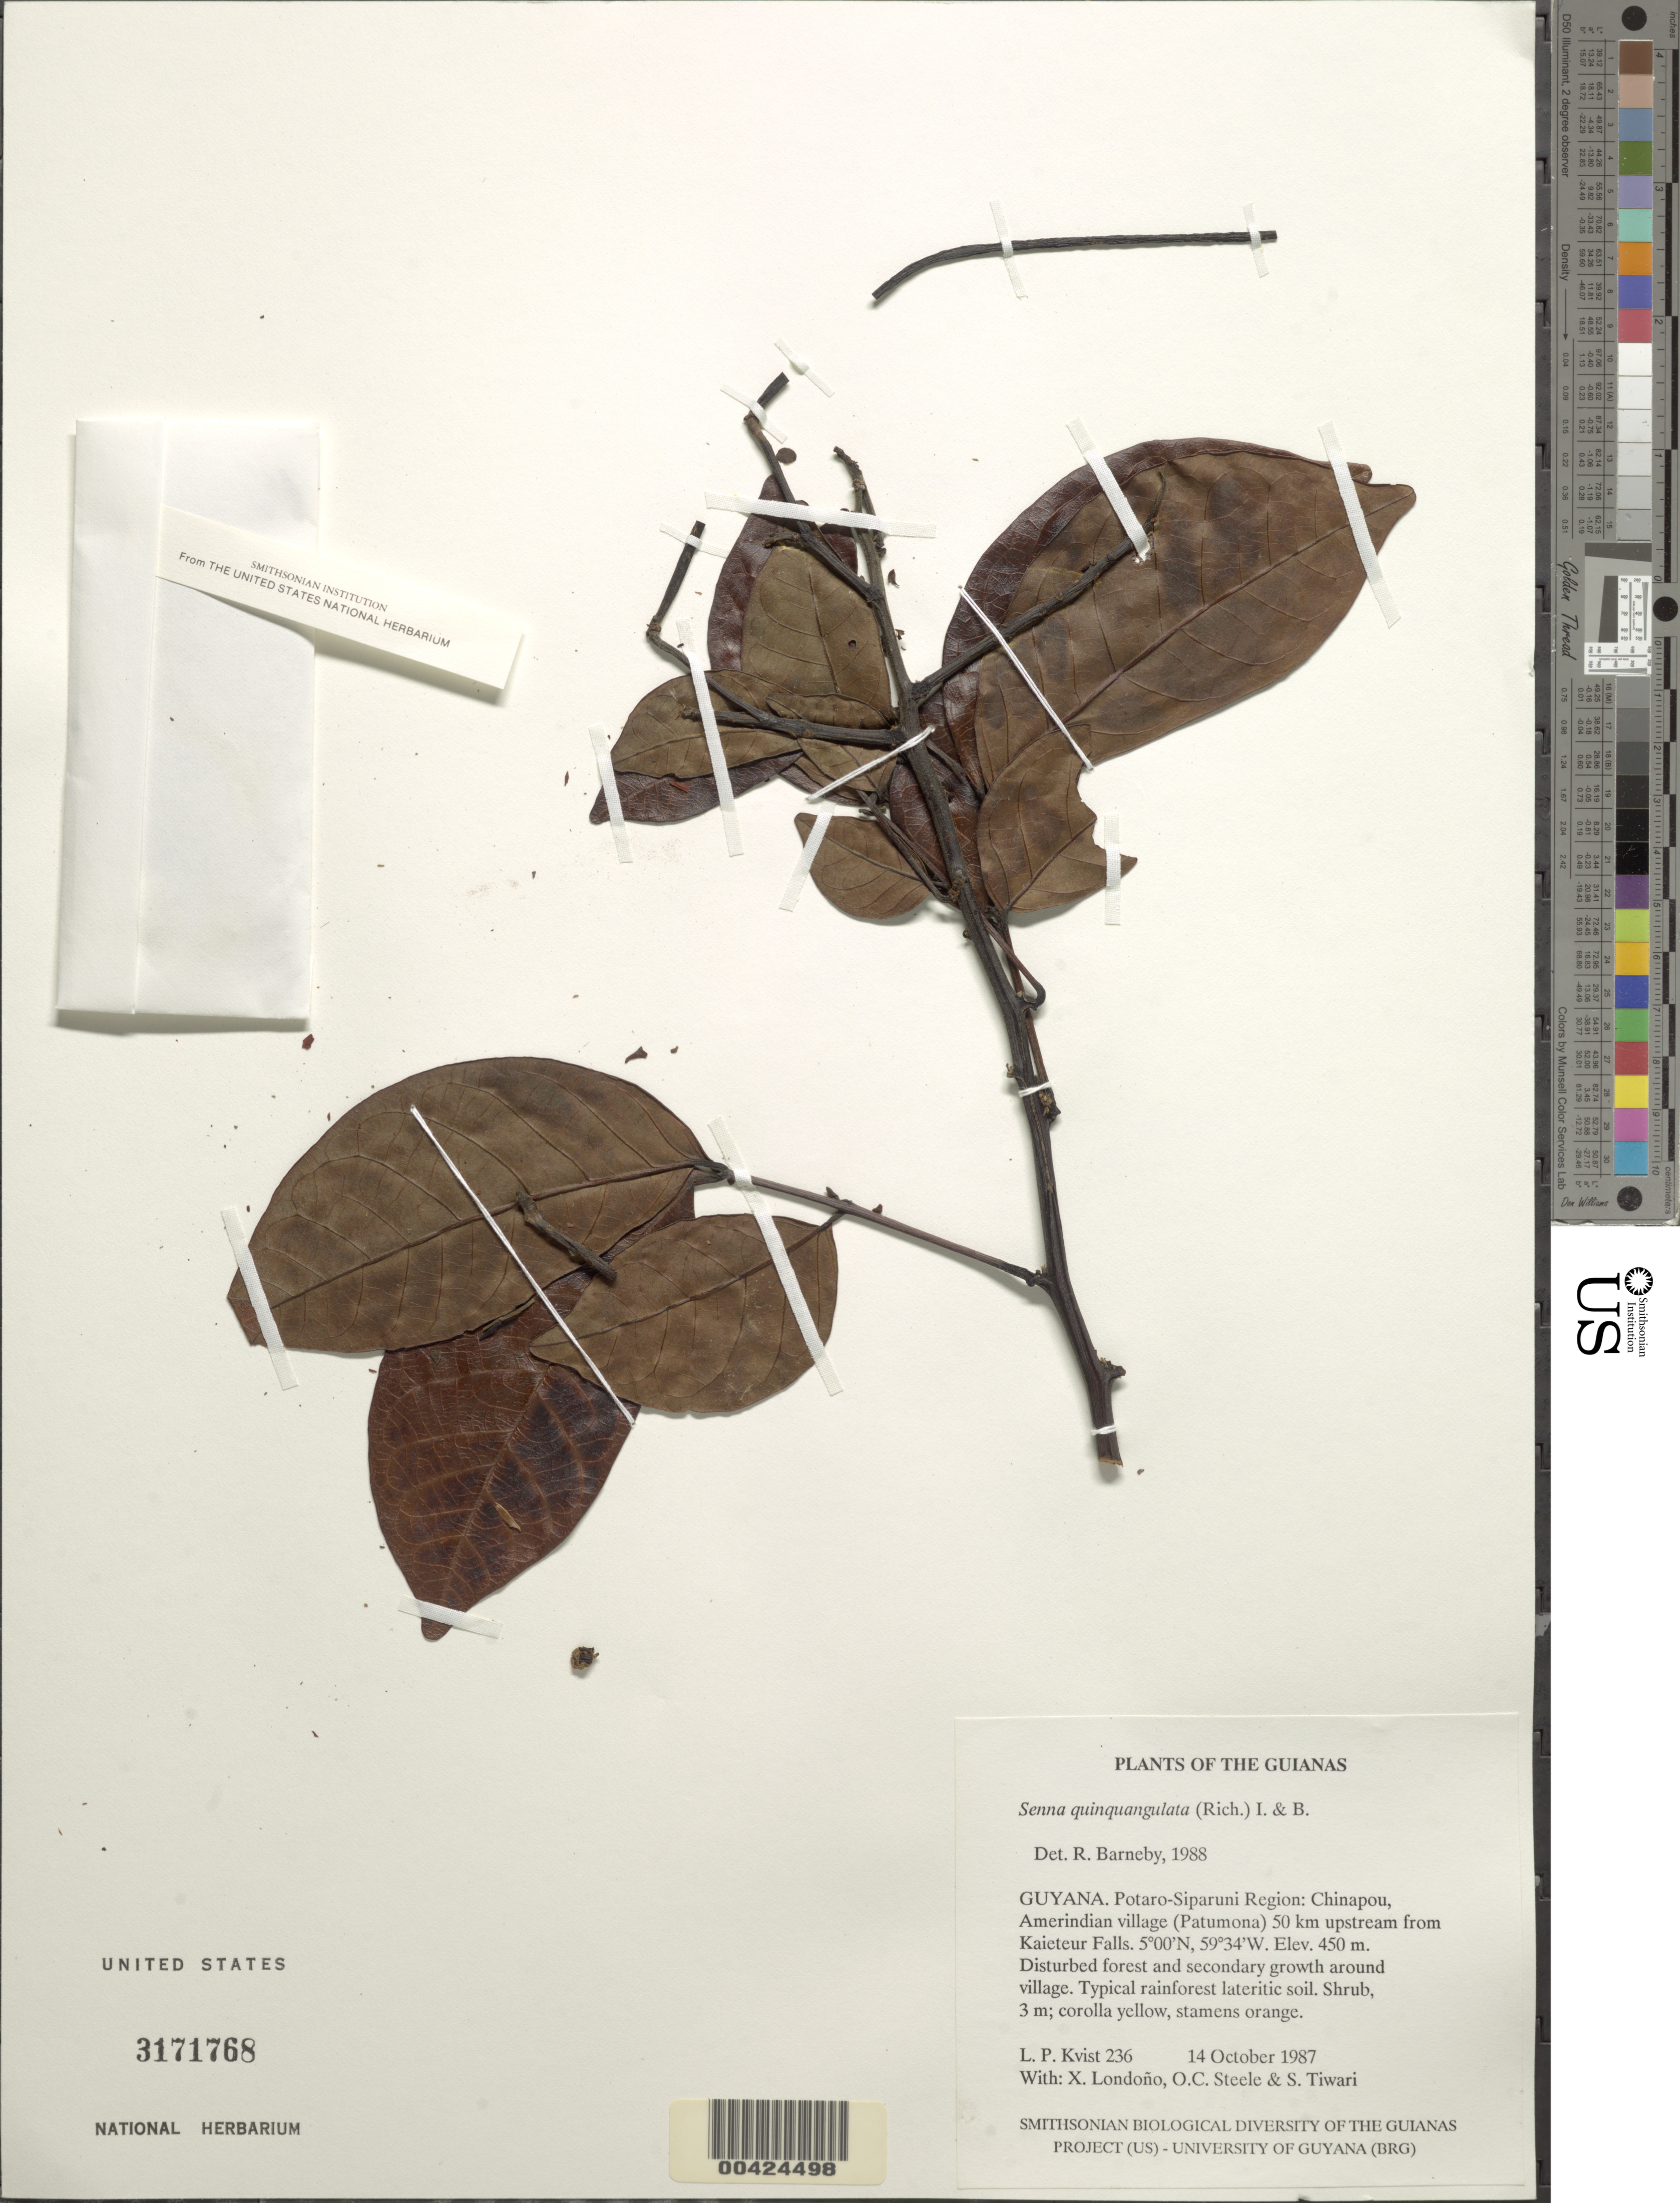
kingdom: Plantae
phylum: Tracheophyta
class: Magnoliopsida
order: Fabales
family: Fabaceae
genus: Senna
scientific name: Senna quinquangulata var. quinquangulata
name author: H.S. Irwin & Barneby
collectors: L. P. Kvist, X. Londoño, O. C. Steele & S. Tiwari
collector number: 236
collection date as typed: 14 Oct 1987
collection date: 1987-10-14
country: Guyana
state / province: Potaro-Siparuni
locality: Chinapou, amerindian village ( patumona) 50 km upstream from kaieteur falls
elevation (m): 450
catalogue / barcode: US 3171768